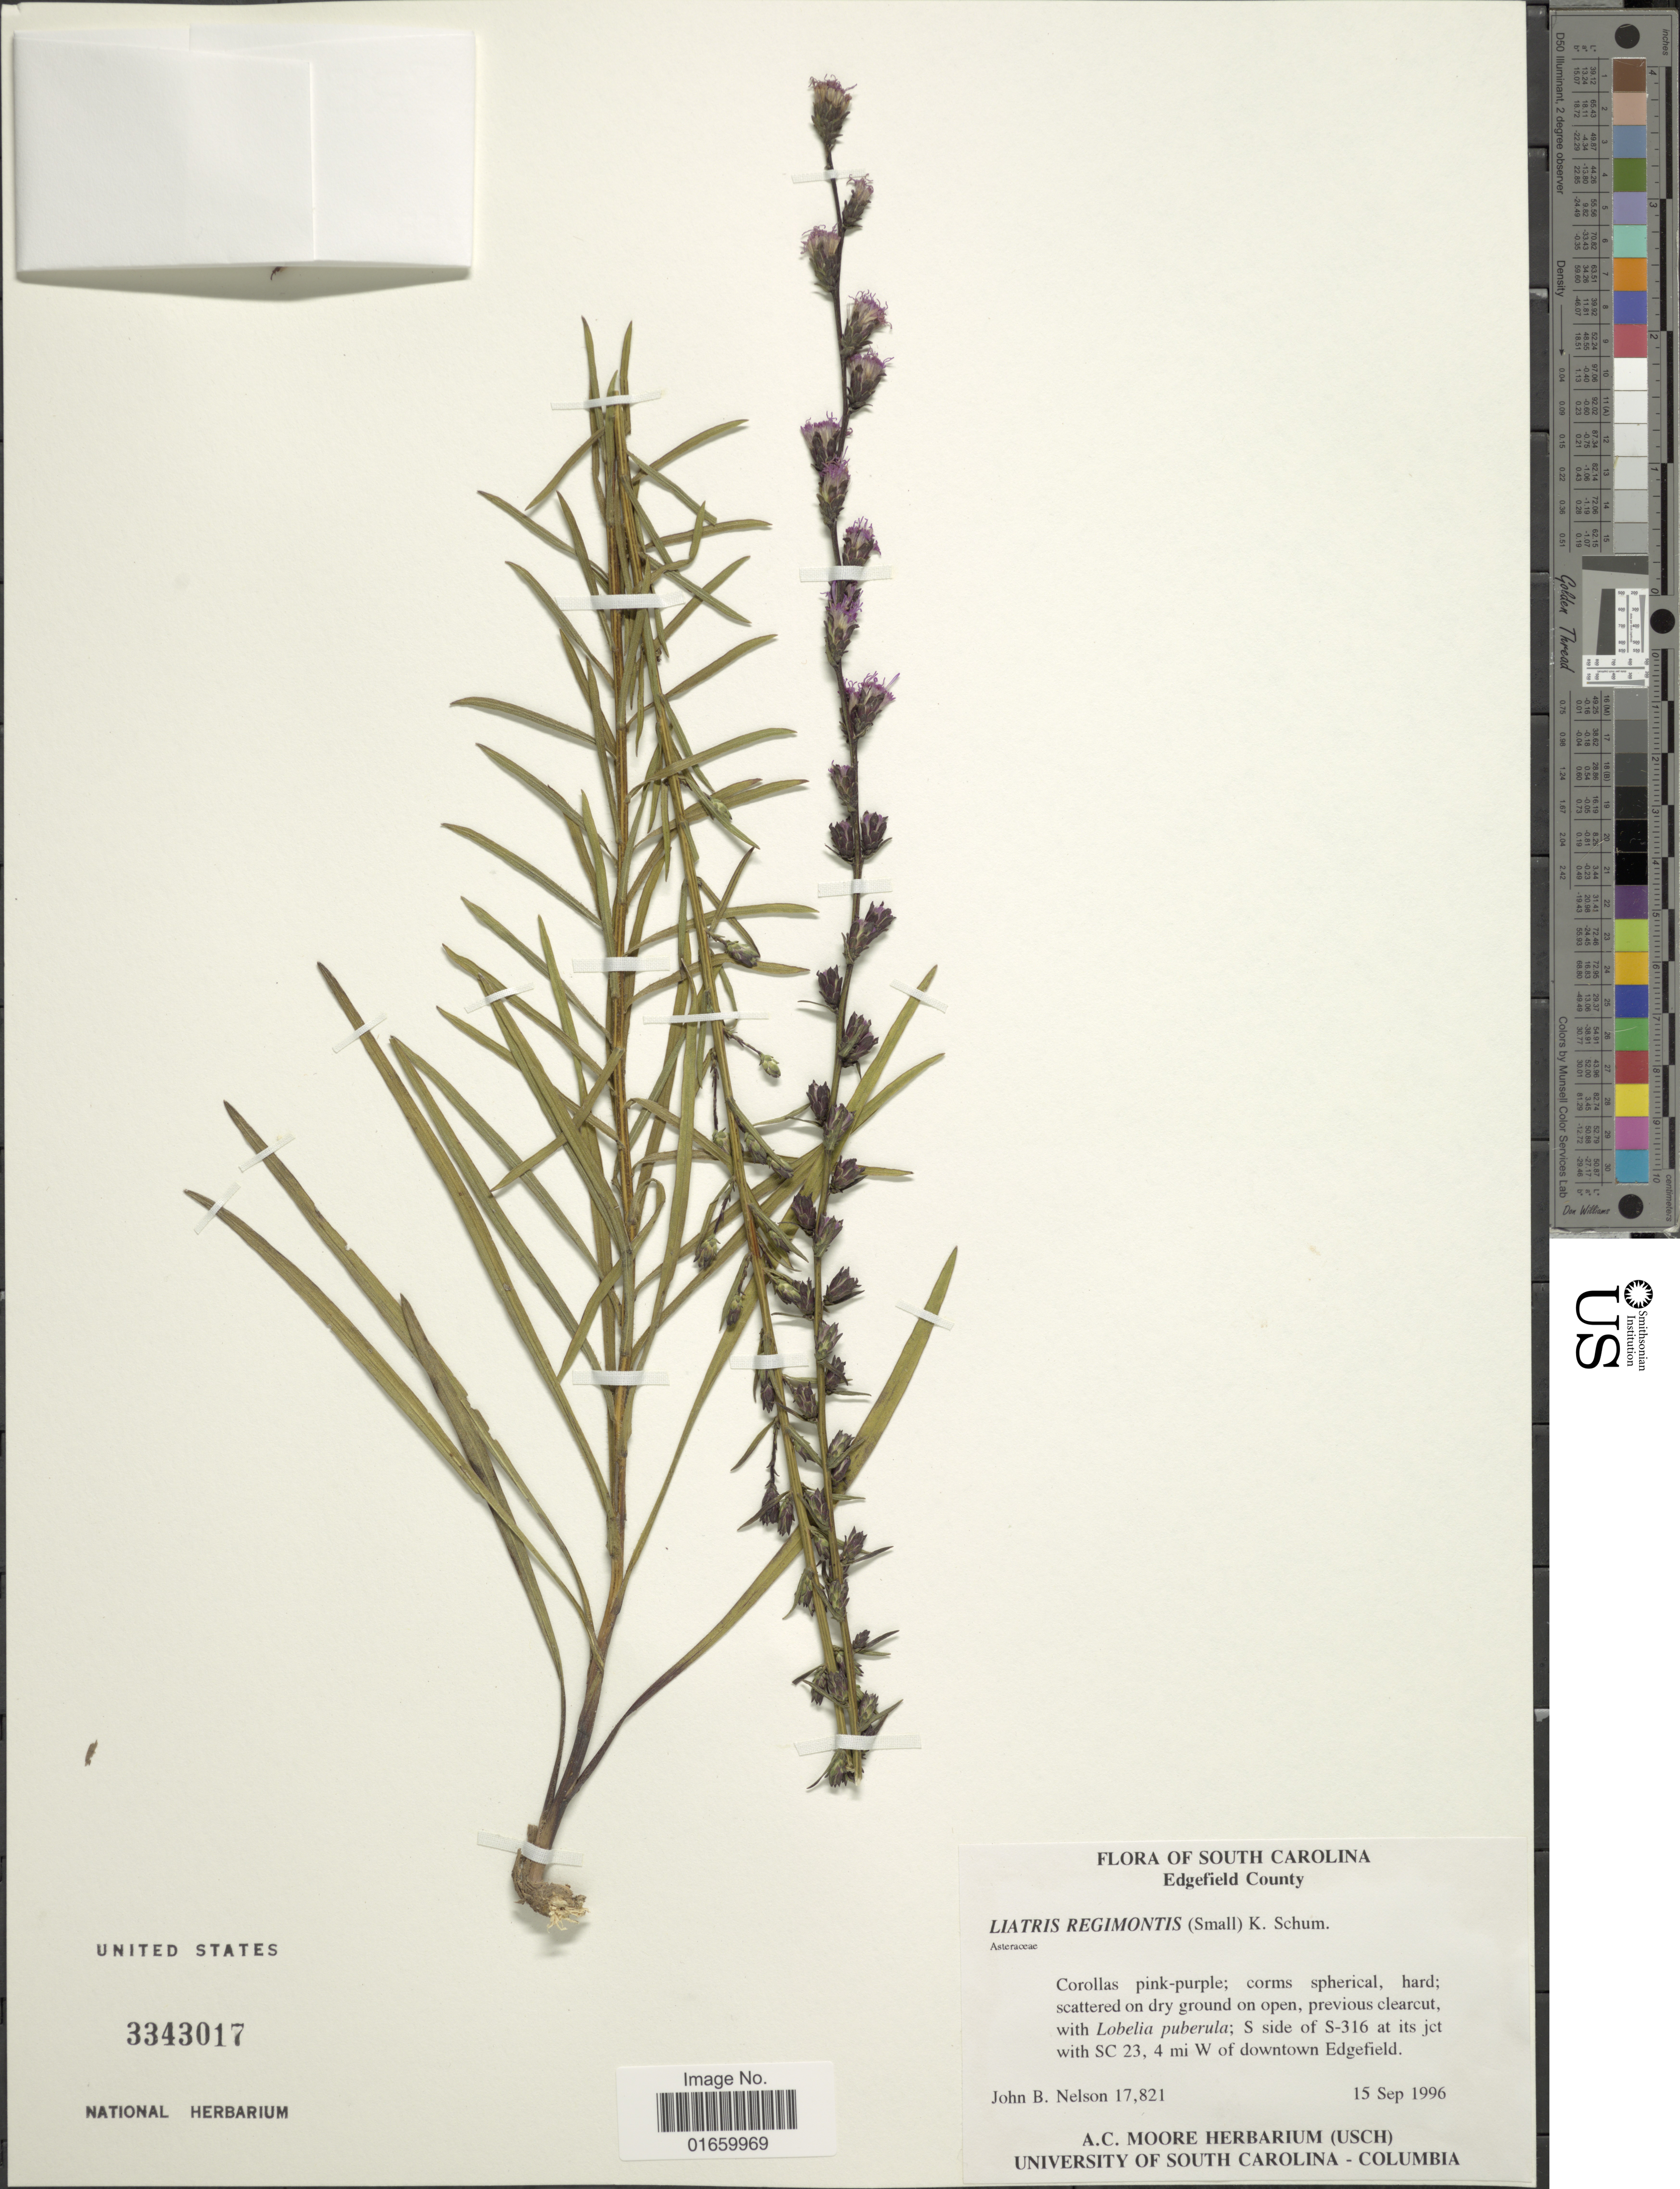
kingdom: Plantae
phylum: Tracheophyta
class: Magnoliopsida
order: Asterales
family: Asteraceae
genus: Liatris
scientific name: Liatris virgata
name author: Nutt.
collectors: J. B. Nelson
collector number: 17821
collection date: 1996-09-15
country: United States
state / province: South Carolina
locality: S side of S-316 at its jct with SC 23, 4 mi of downtown Edgefield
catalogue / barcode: US 3343017